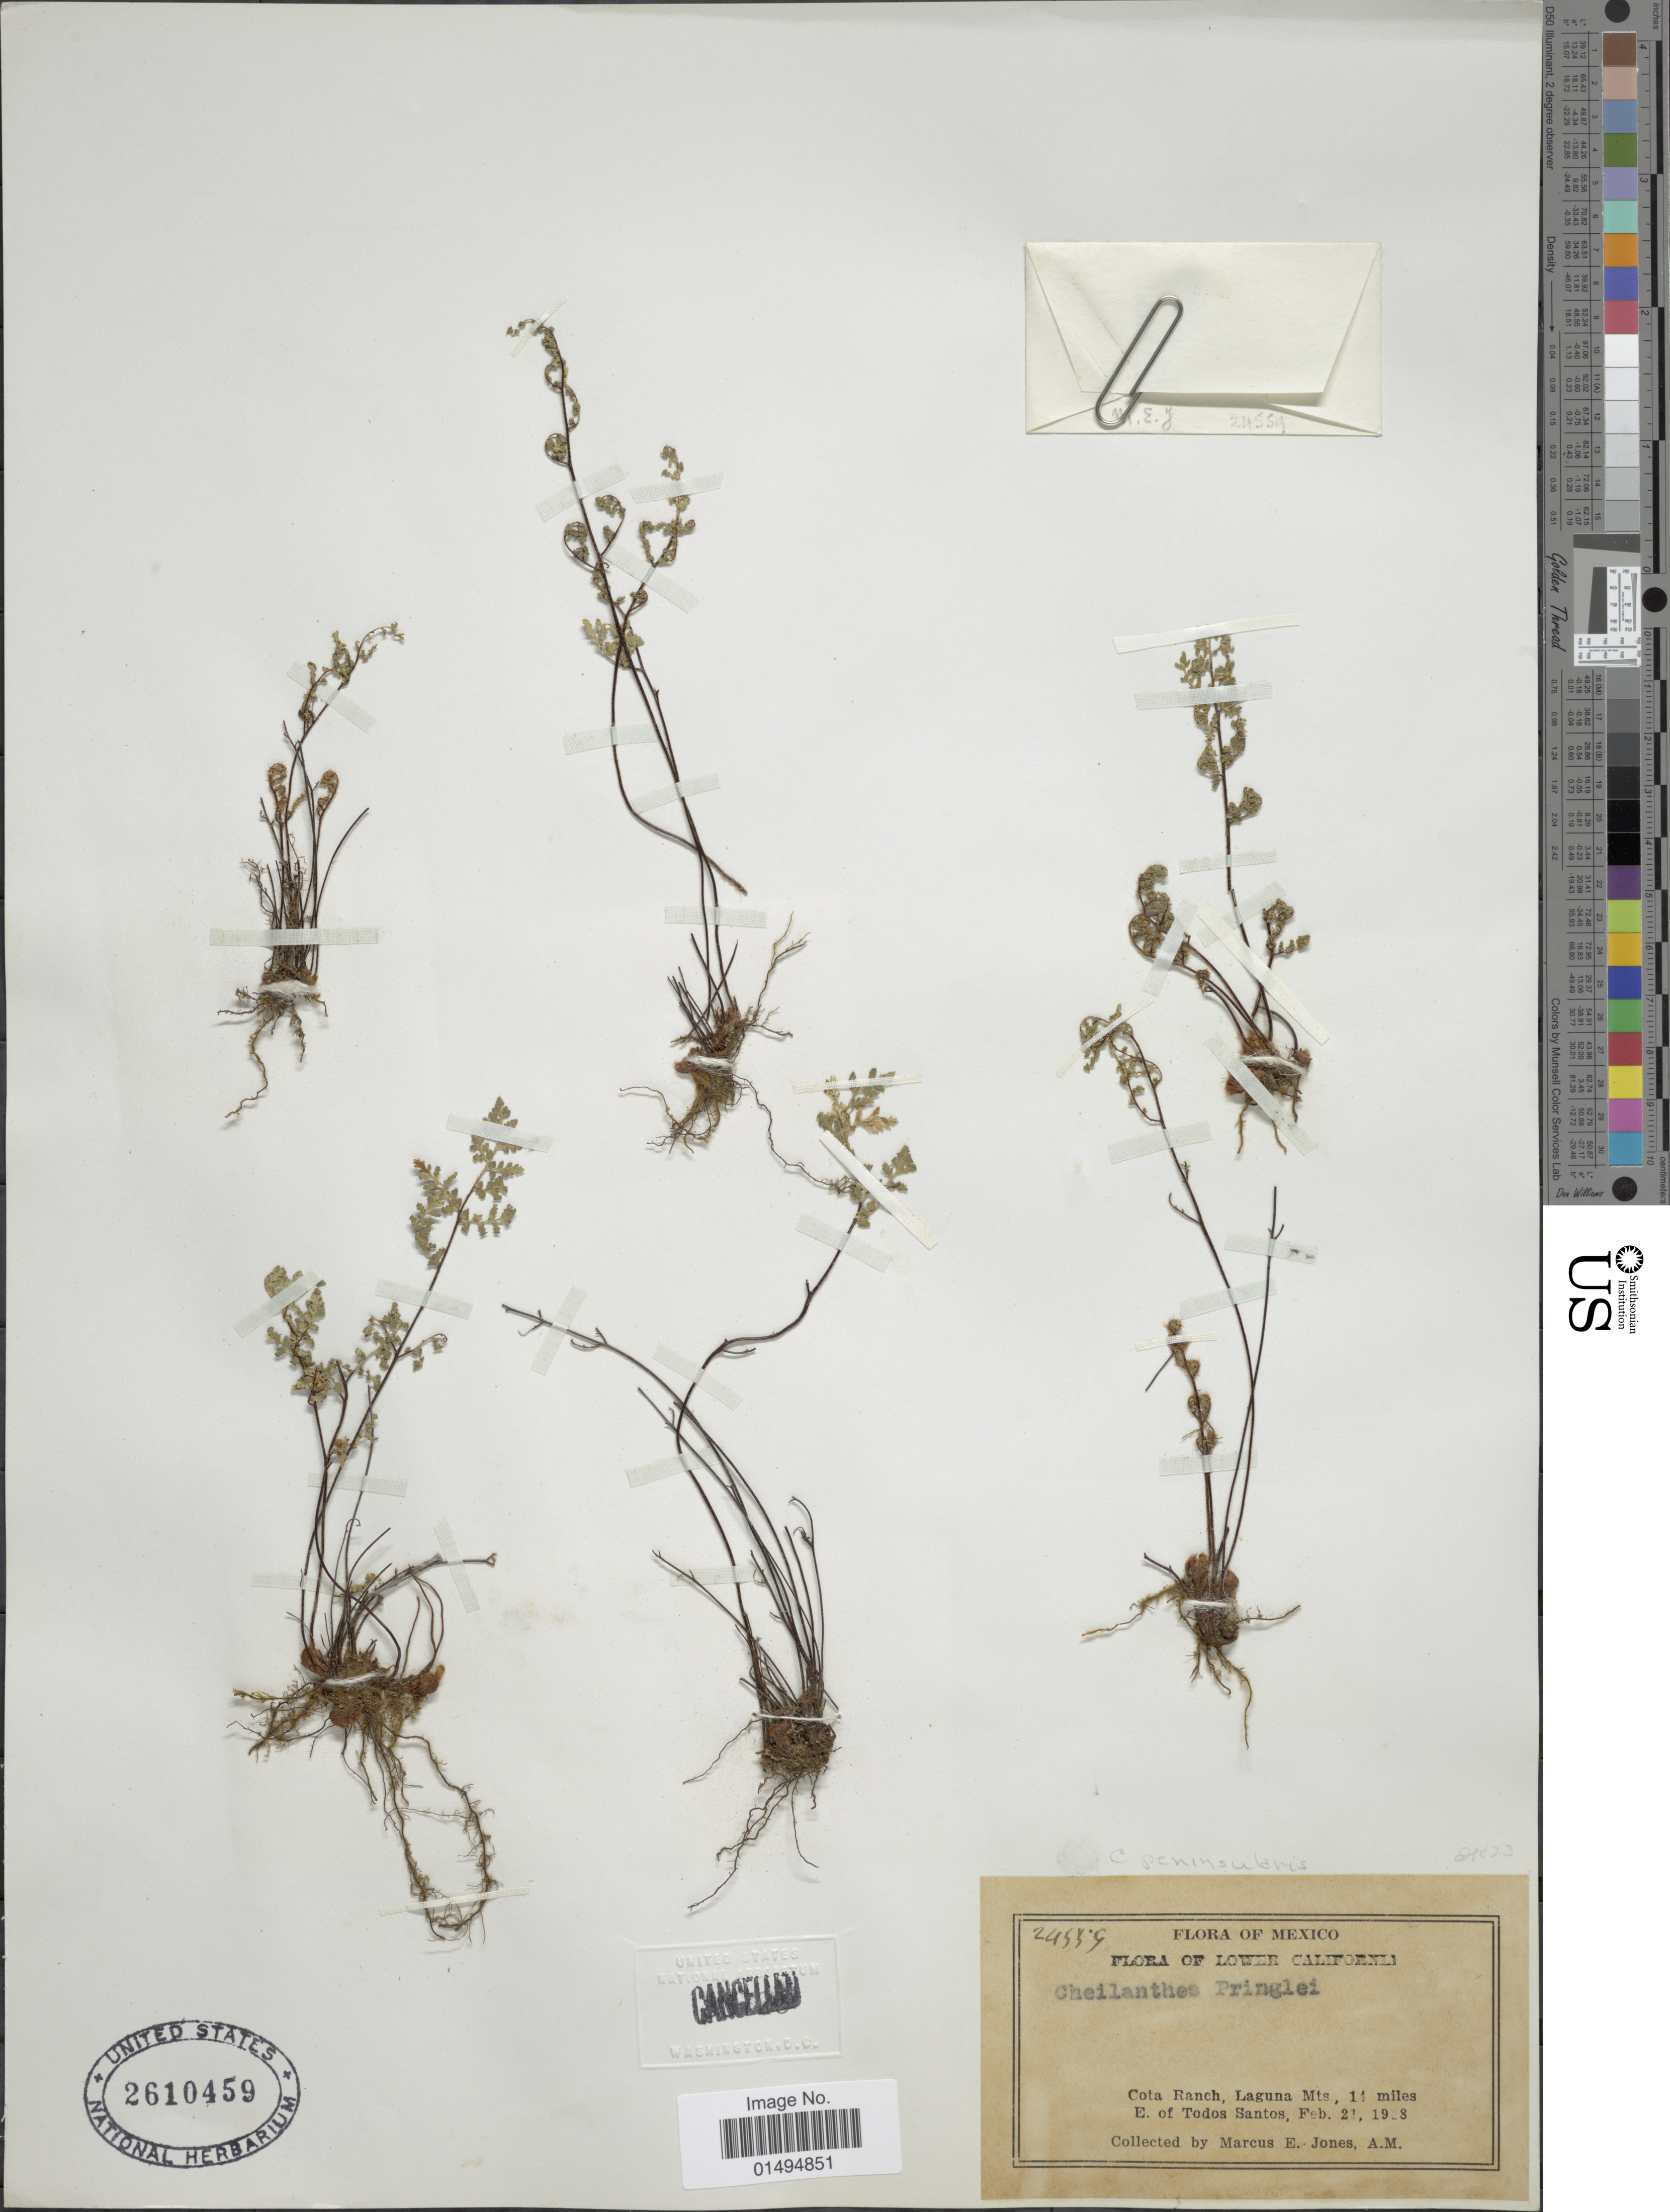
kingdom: Plantae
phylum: Tracheophyta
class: Polypodiopsida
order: Polypodiales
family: Pteridaceae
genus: Myriopteris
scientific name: Myriopteris peninsularis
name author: (Maxon) Grusz & Windham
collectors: M. E. Jones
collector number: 24539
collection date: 1928-02-21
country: Mexico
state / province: Baja California Sur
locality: Cota Ranch, Laguna Mts, 14 miles E. of Todos santos, Lower California.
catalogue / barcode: US 2610459